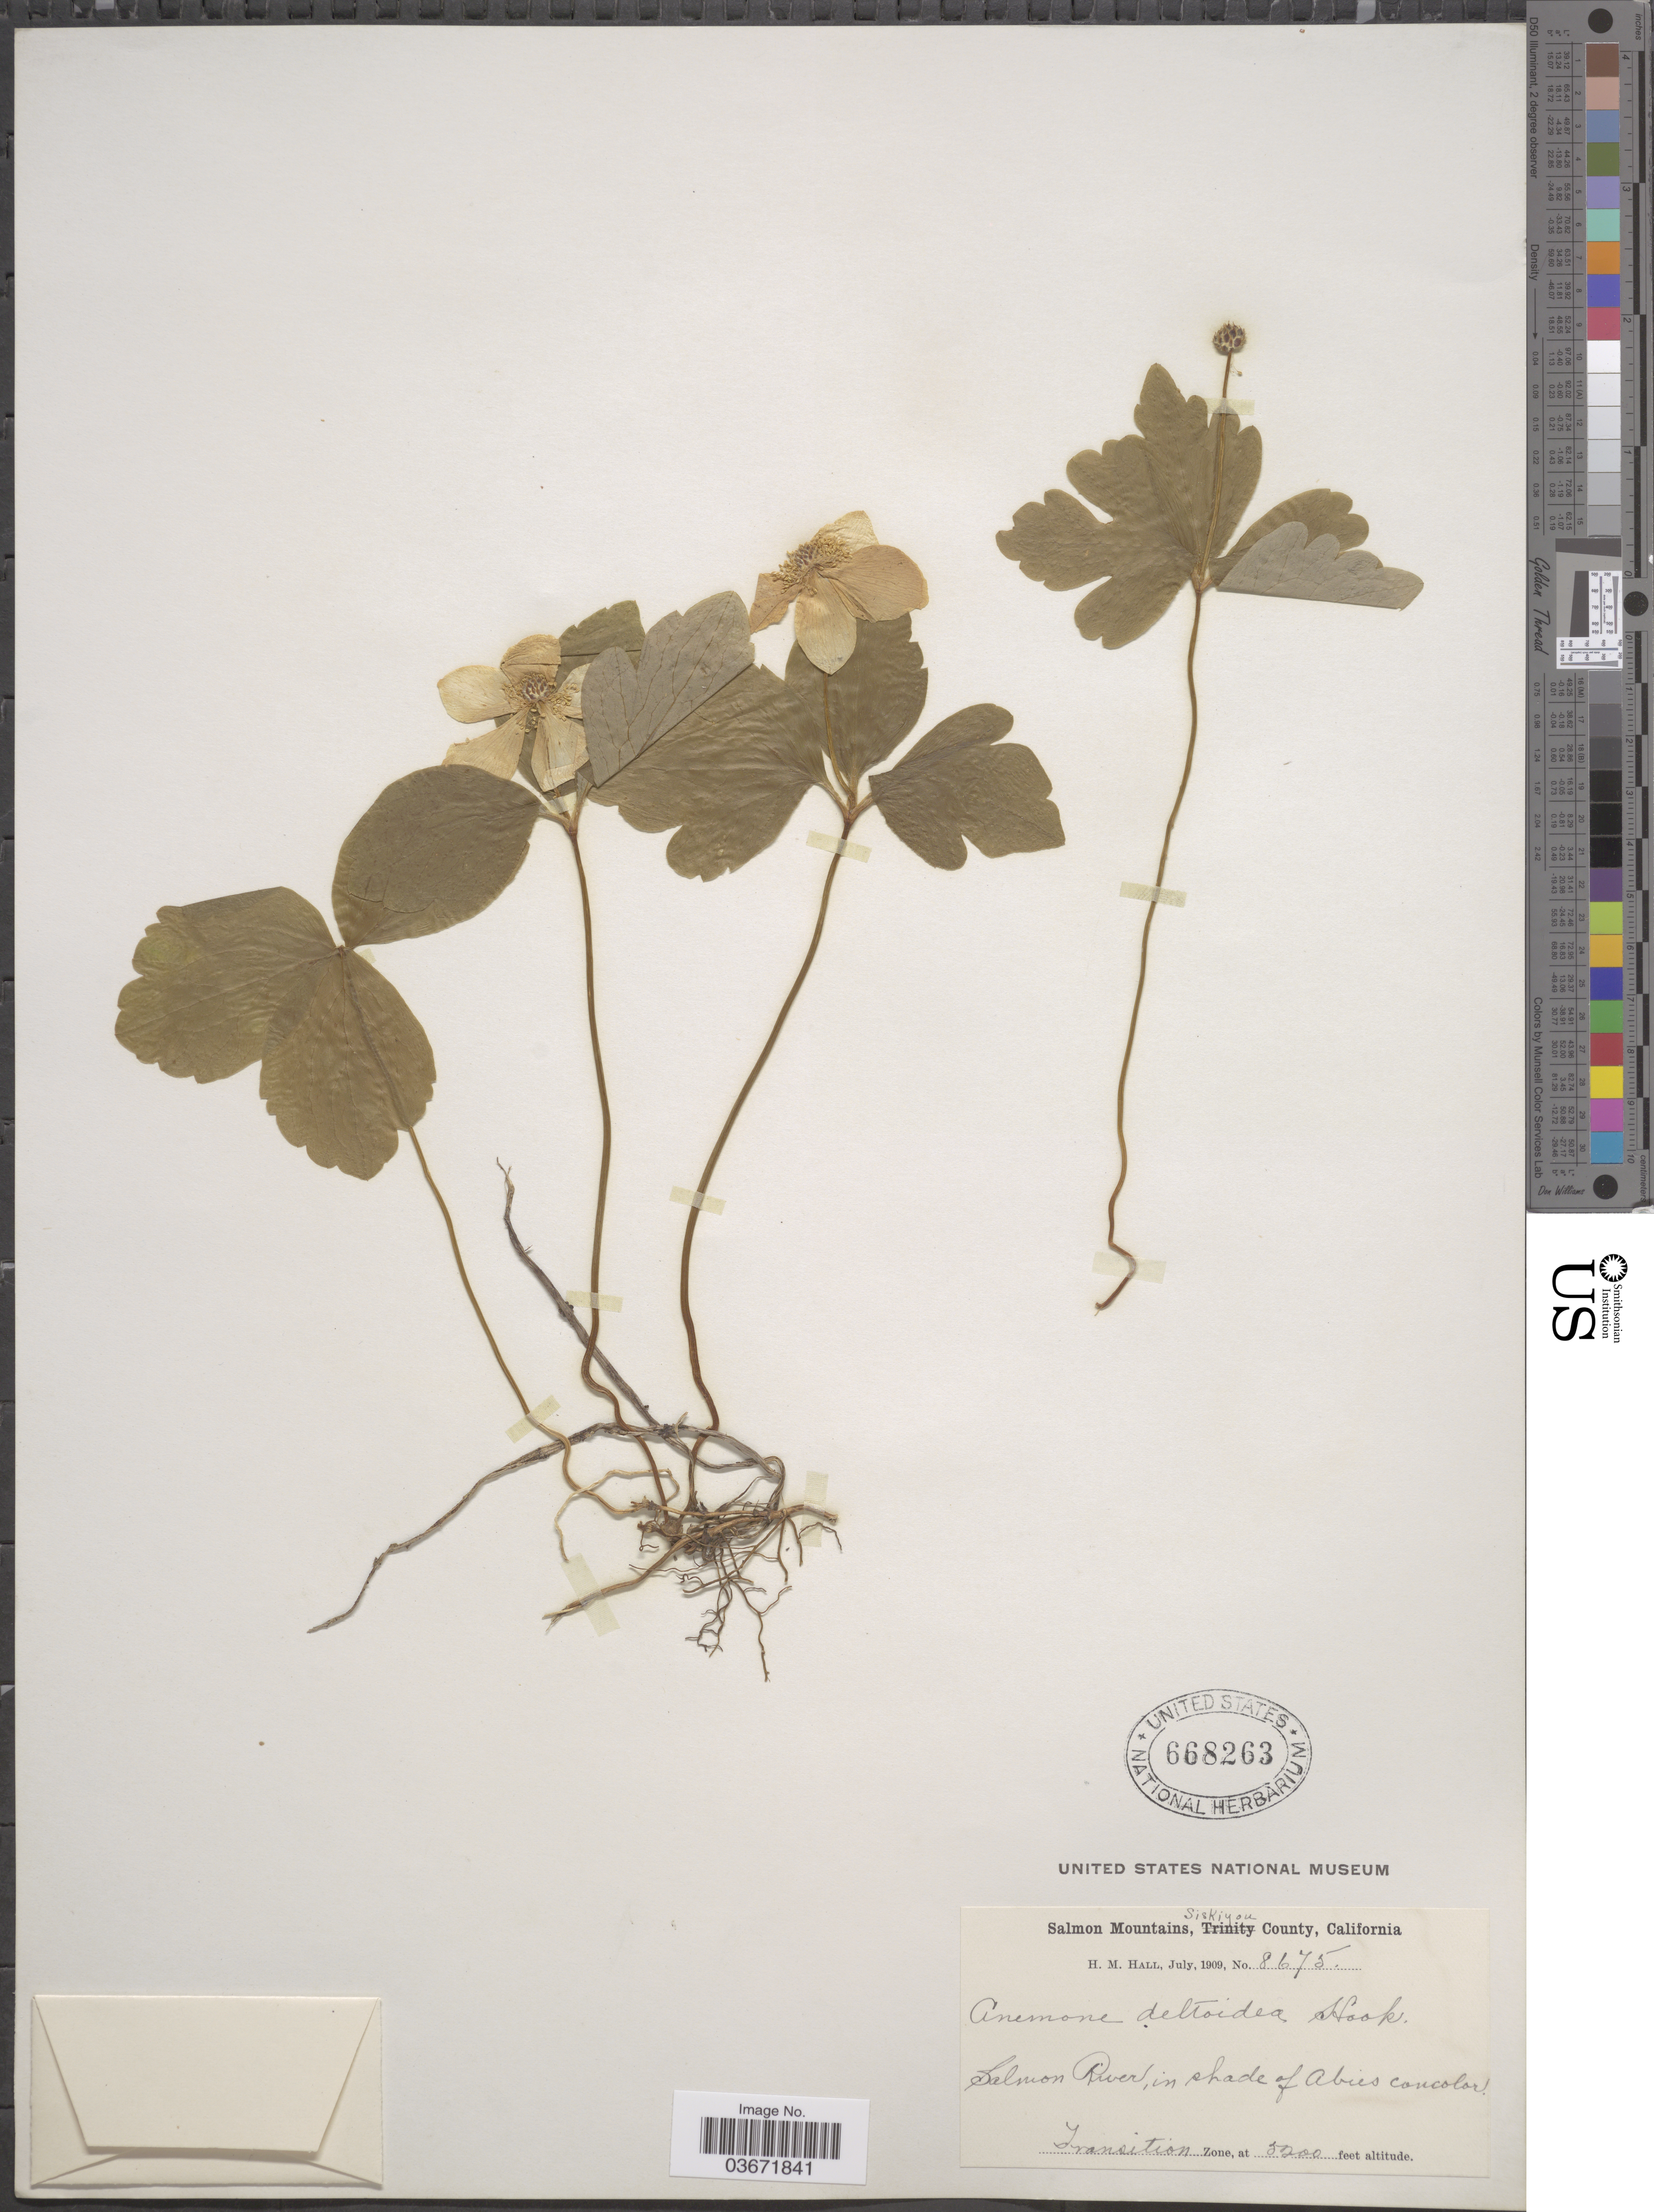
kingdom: Plantae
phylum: Tracheophyta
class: Magnoliopsida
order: Ranunculales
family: Ranunculaceae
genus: Anemone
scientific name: Anemone deltoidea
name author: Douglas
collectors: H. M. Hall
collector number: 8675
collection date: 1909-07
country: United States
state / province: California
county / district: Siskiyou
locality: Salmon Mountains, Siskiyou County. Salmon River. Transition Zone.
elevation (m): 1585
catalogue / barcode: US 668263